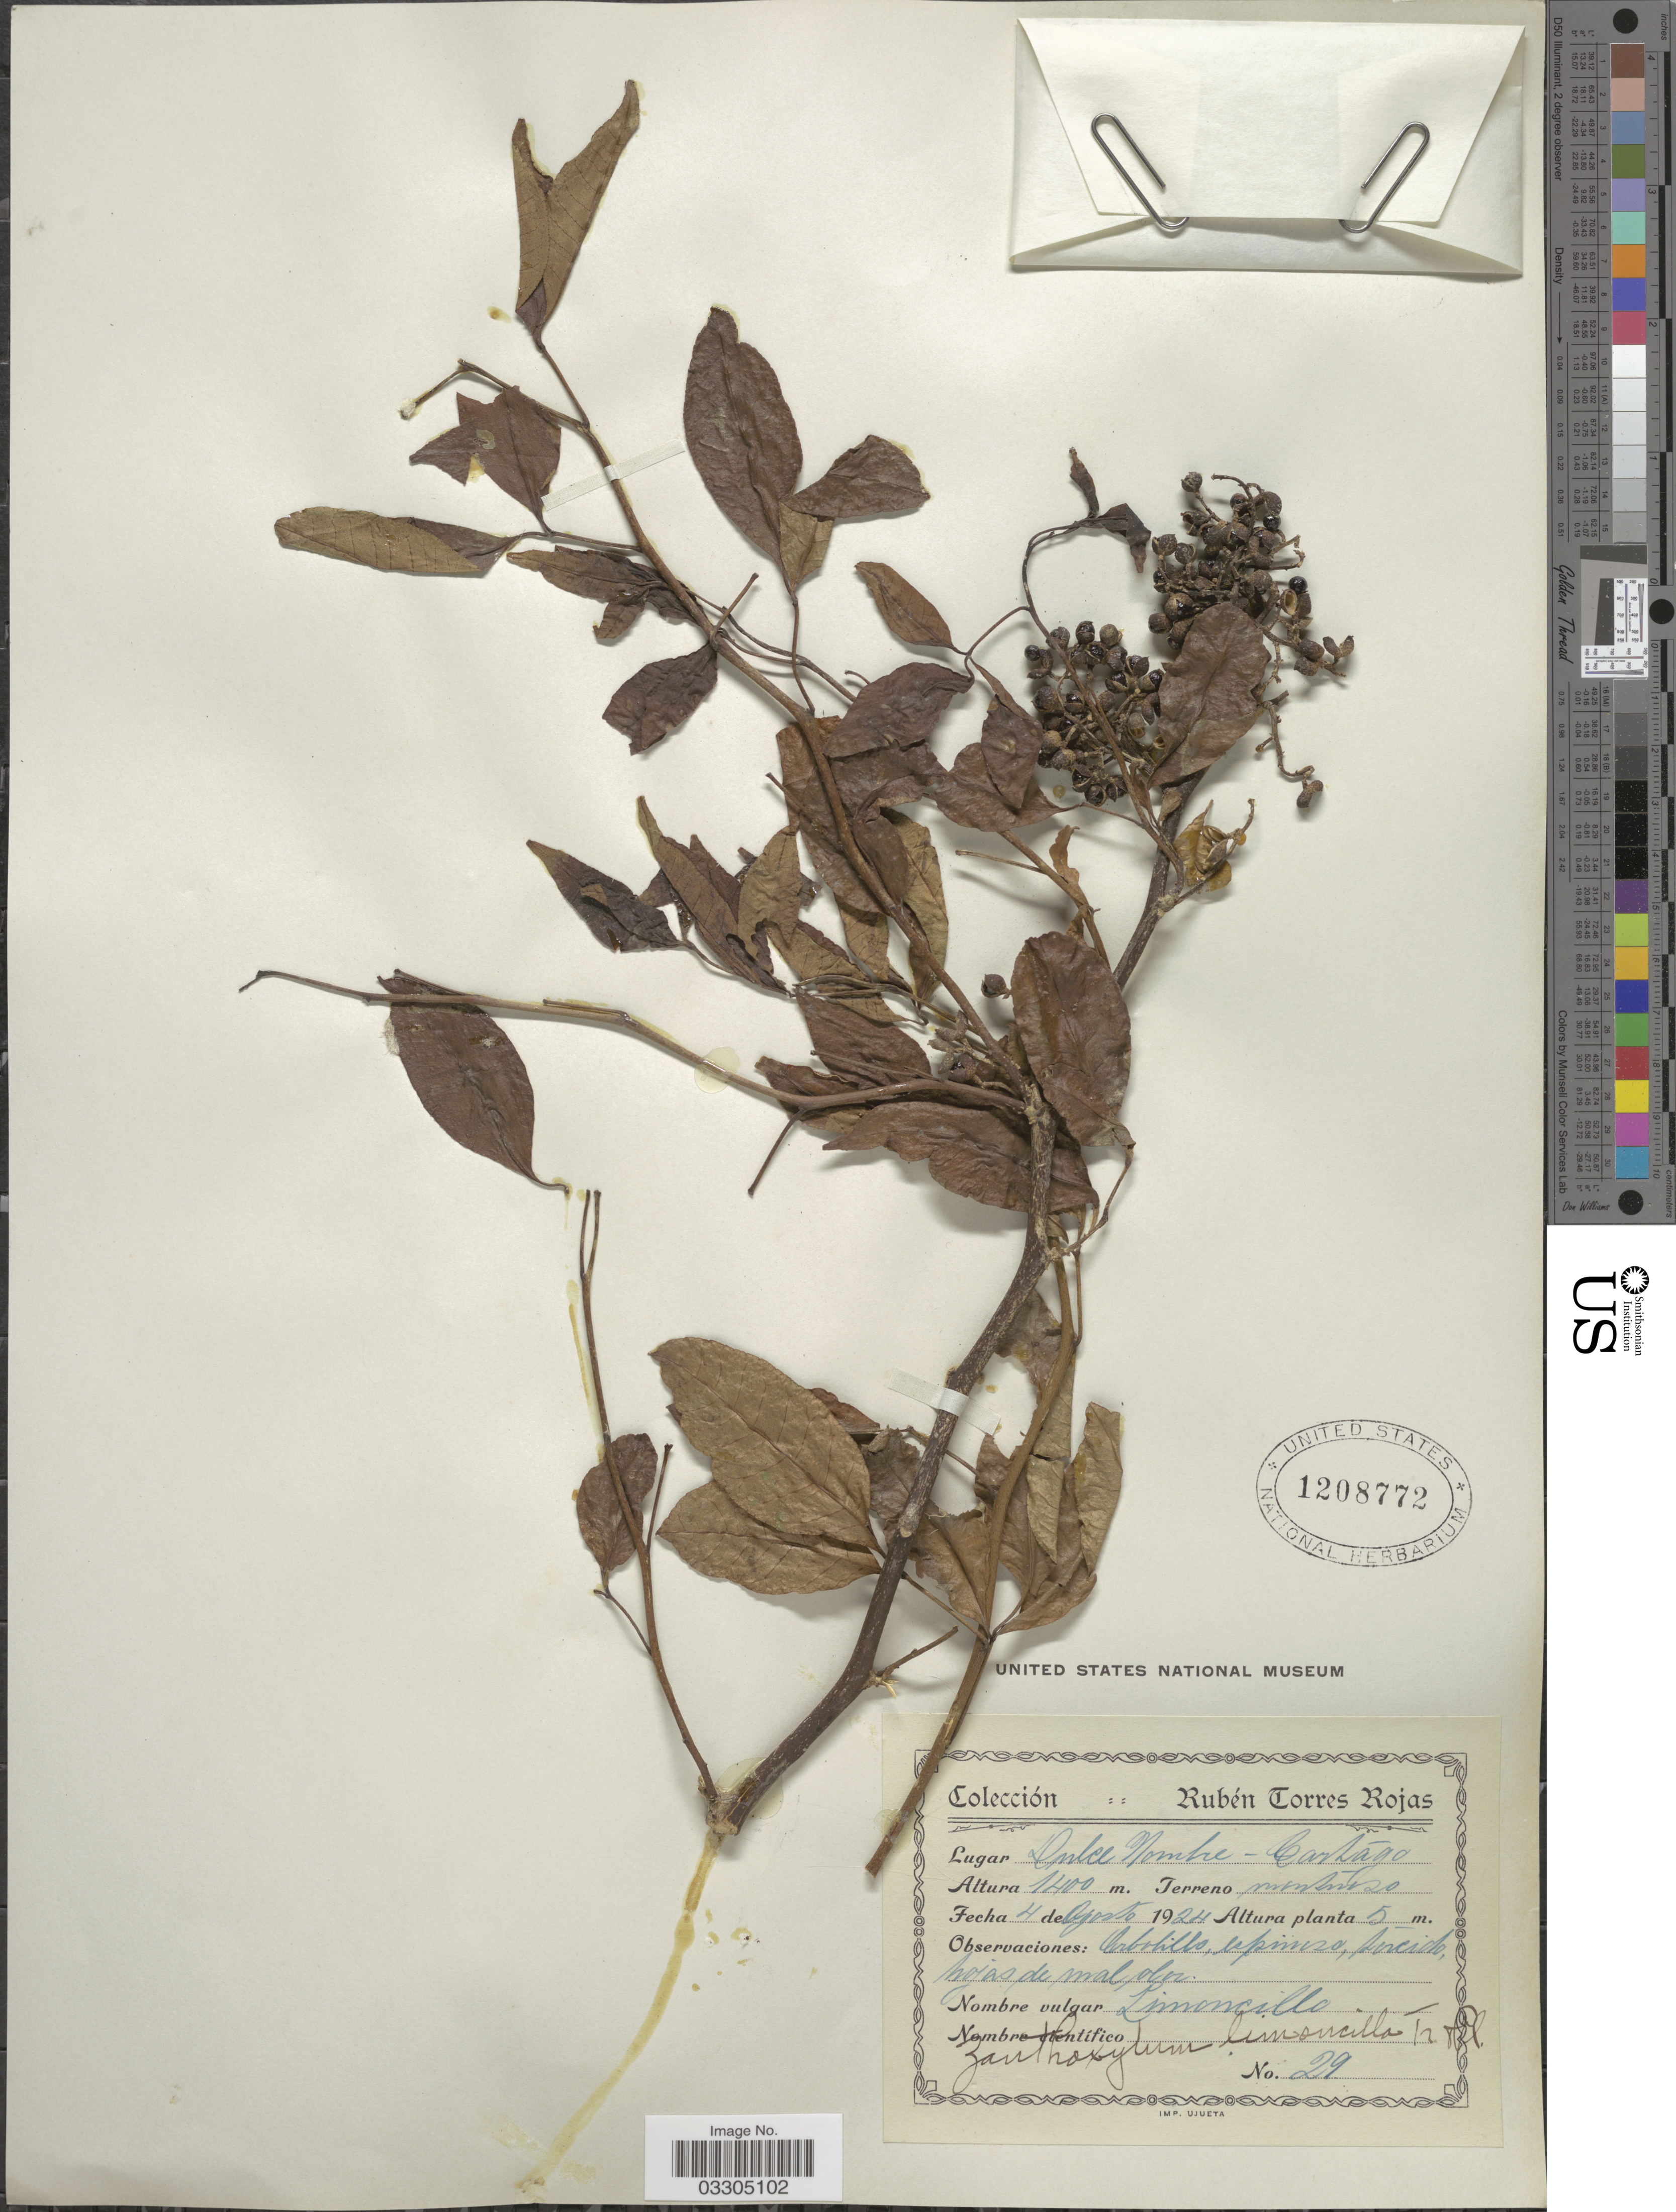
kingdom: Plantae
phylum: Tracheophyta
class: Magnoliopsida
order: Sapindales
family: Rutaceae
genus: Zanthoxylum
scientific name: Zanthoxylum limoncello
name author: Planch. & Oerst.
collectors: R. Torres Rojas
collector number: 29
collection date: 1924-08-04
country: Costa Rica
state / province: Cartago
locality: Dulce Nombre.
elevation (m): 1400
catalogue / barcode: US 1208772